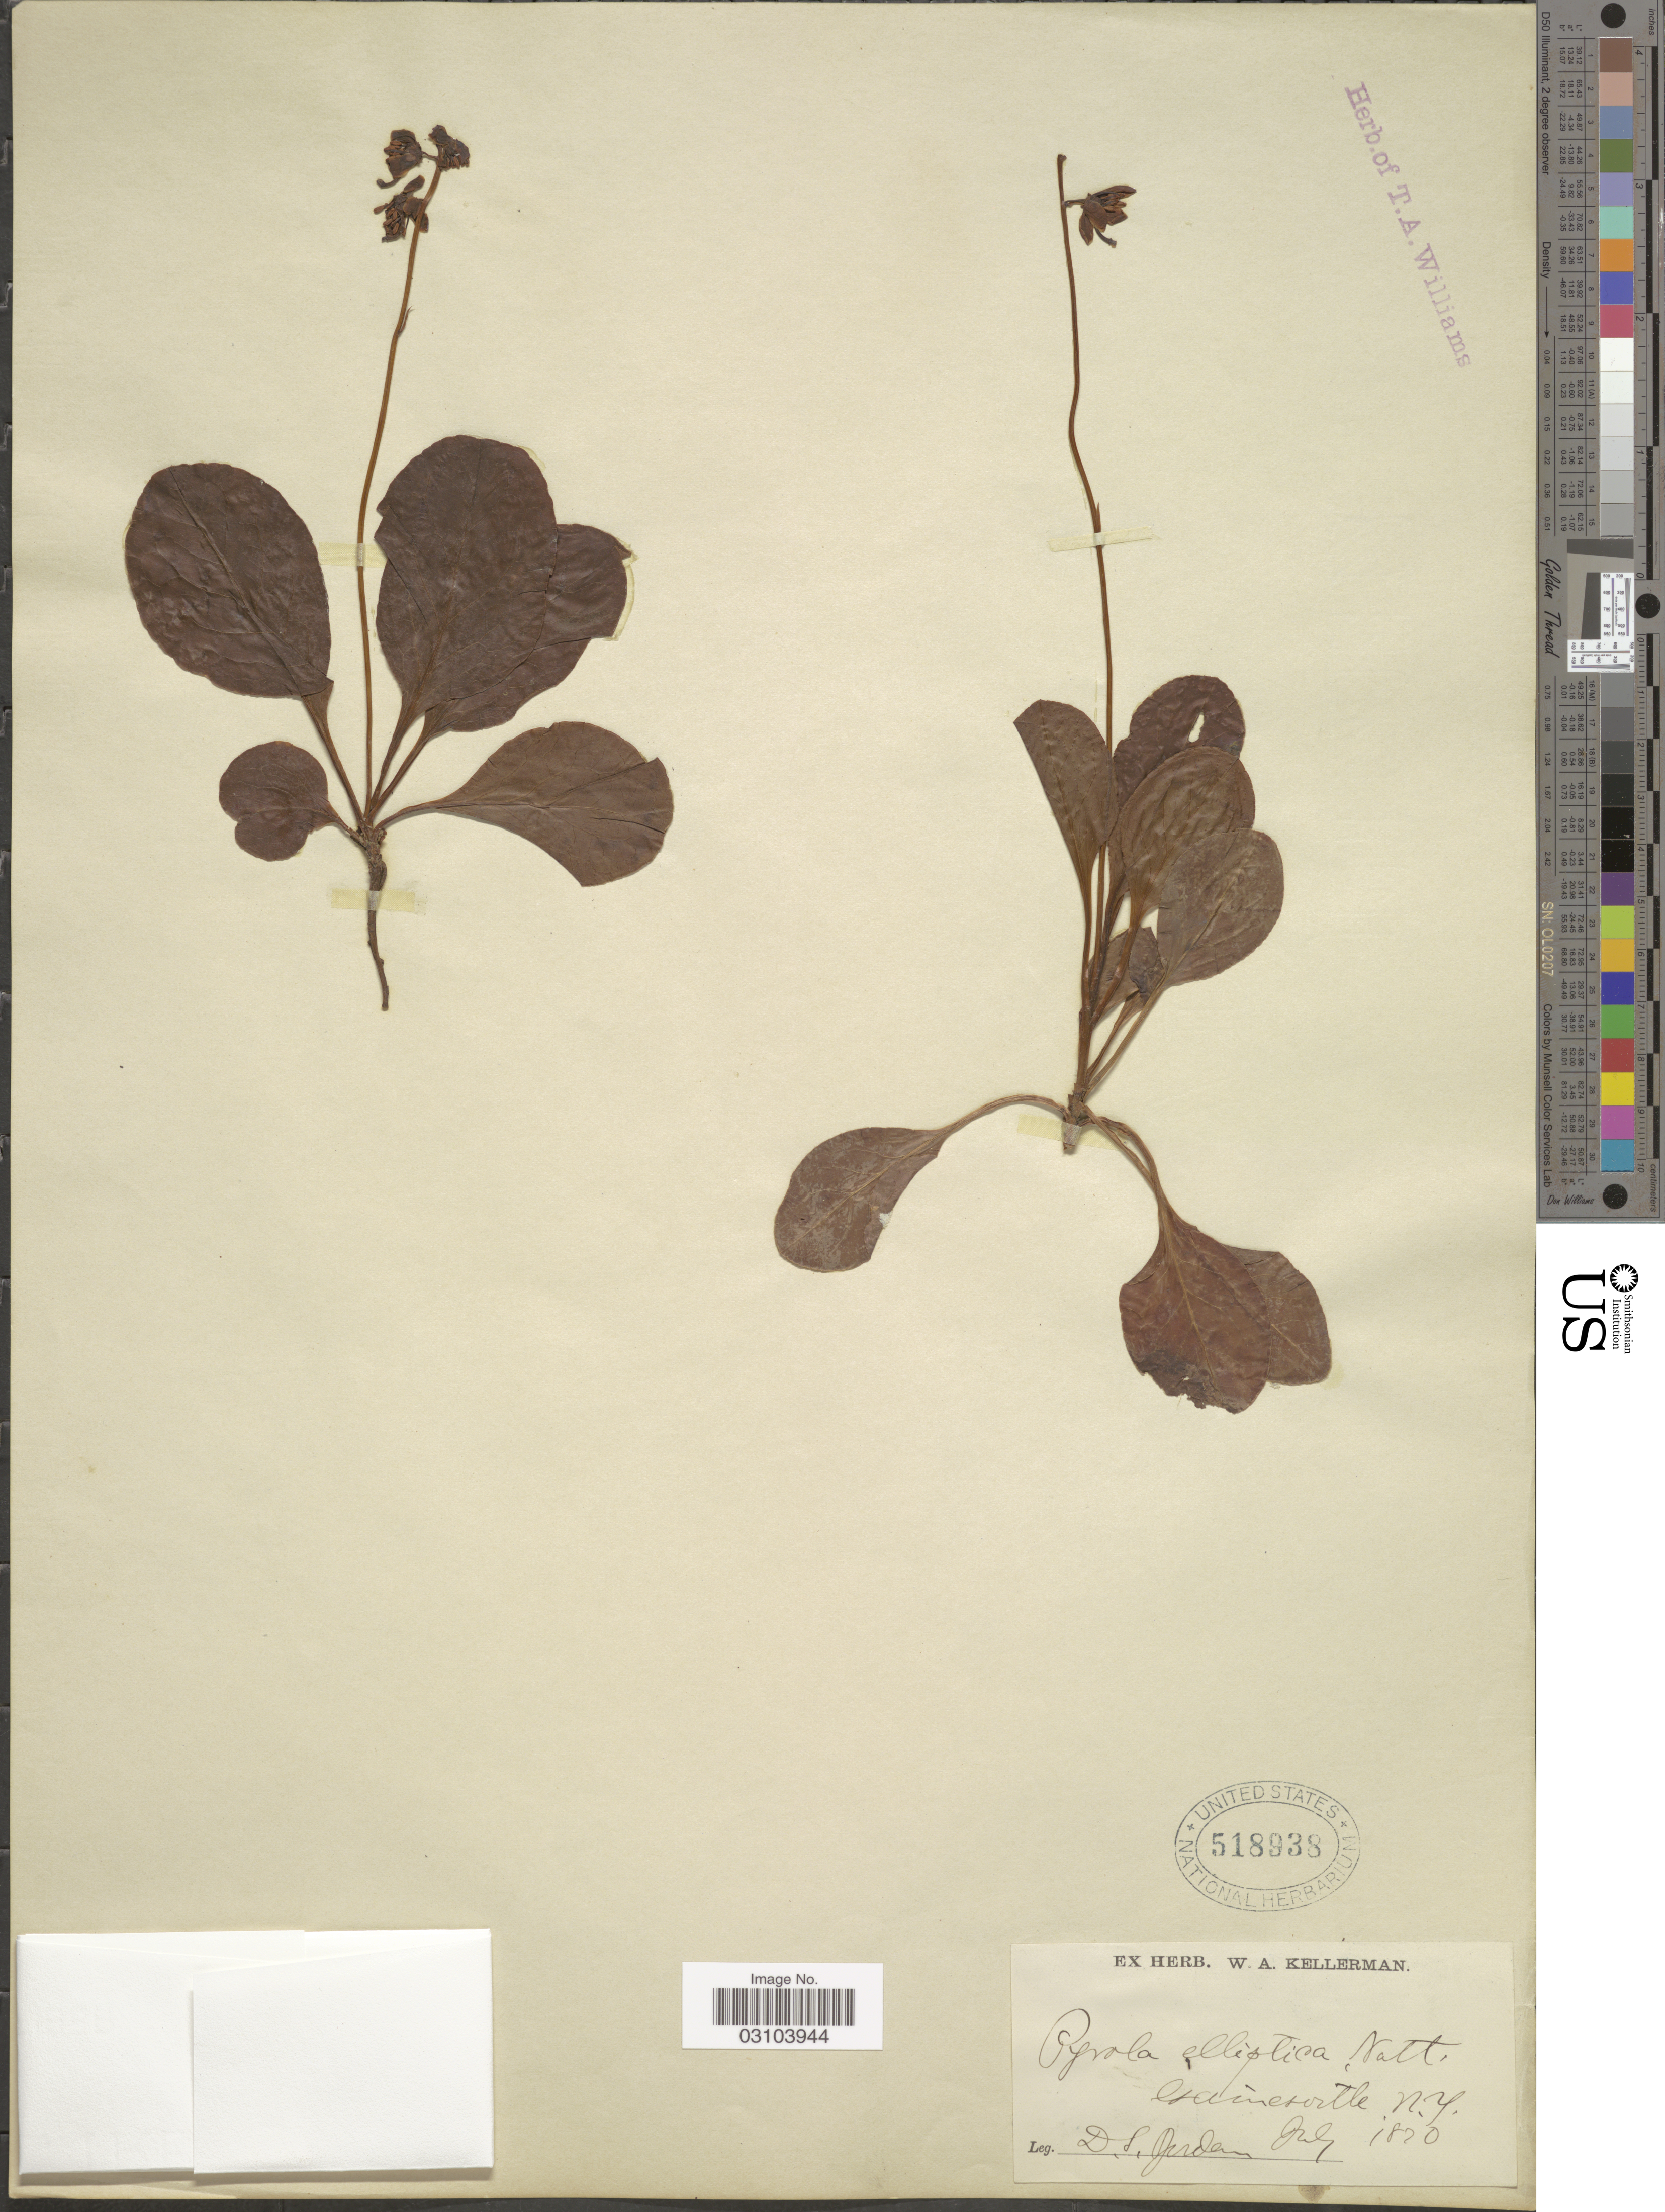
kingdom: Plantae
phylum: Tracheophyta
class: Magnoliopsida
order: Ericales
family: Ericaceae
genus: Pyrola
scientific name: Pyrola elliptica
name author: Nutt.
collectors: D. Jordan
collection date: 1820-07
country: United States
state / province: New York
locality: Gainesville, N. Y.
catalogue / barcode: US 518938